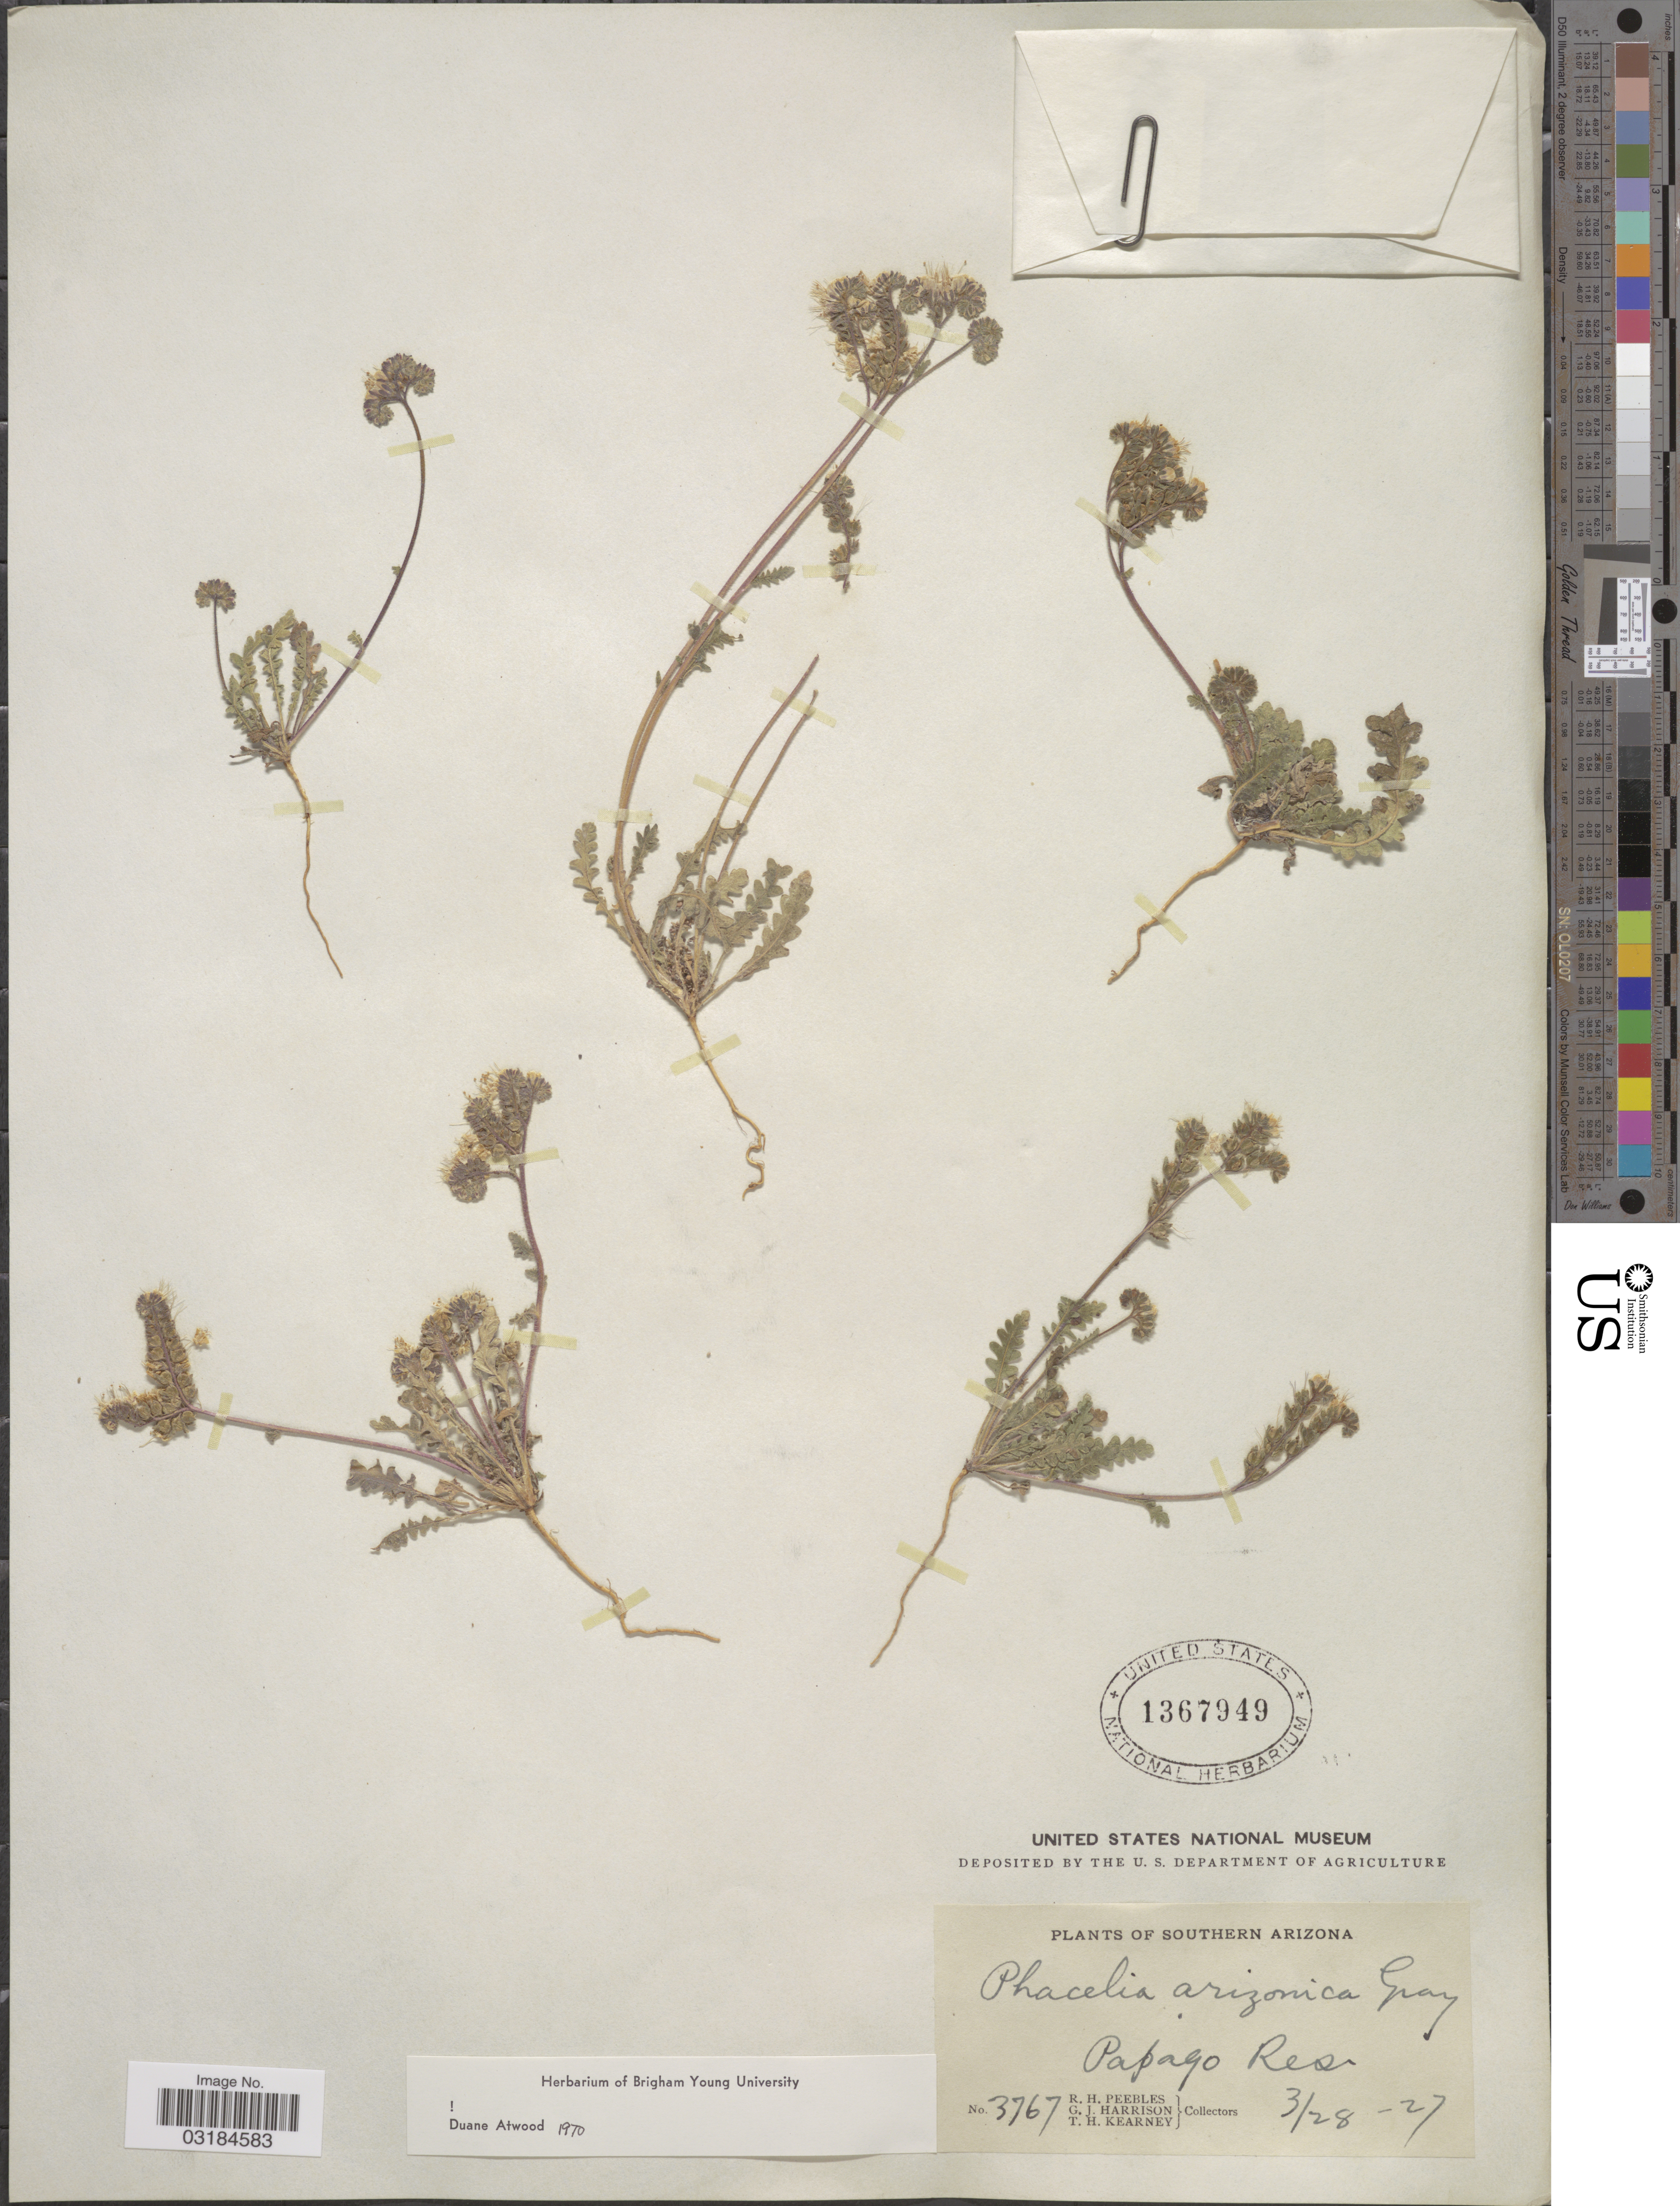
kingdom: Plantae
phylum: Tracheophyta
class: Magnoliopsida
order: Boraginales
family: Hydrophyllaceae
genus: Phacelia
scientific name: Phacelia arizonica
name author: A. Gray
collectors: R. H. Peebles, G. J. Harrison & T. H. Kearney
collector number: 3767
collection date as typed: Transcribed d/m/y: 28/3/27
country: United States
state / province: Arizona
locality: Papago Res.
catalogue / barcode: US 1367949